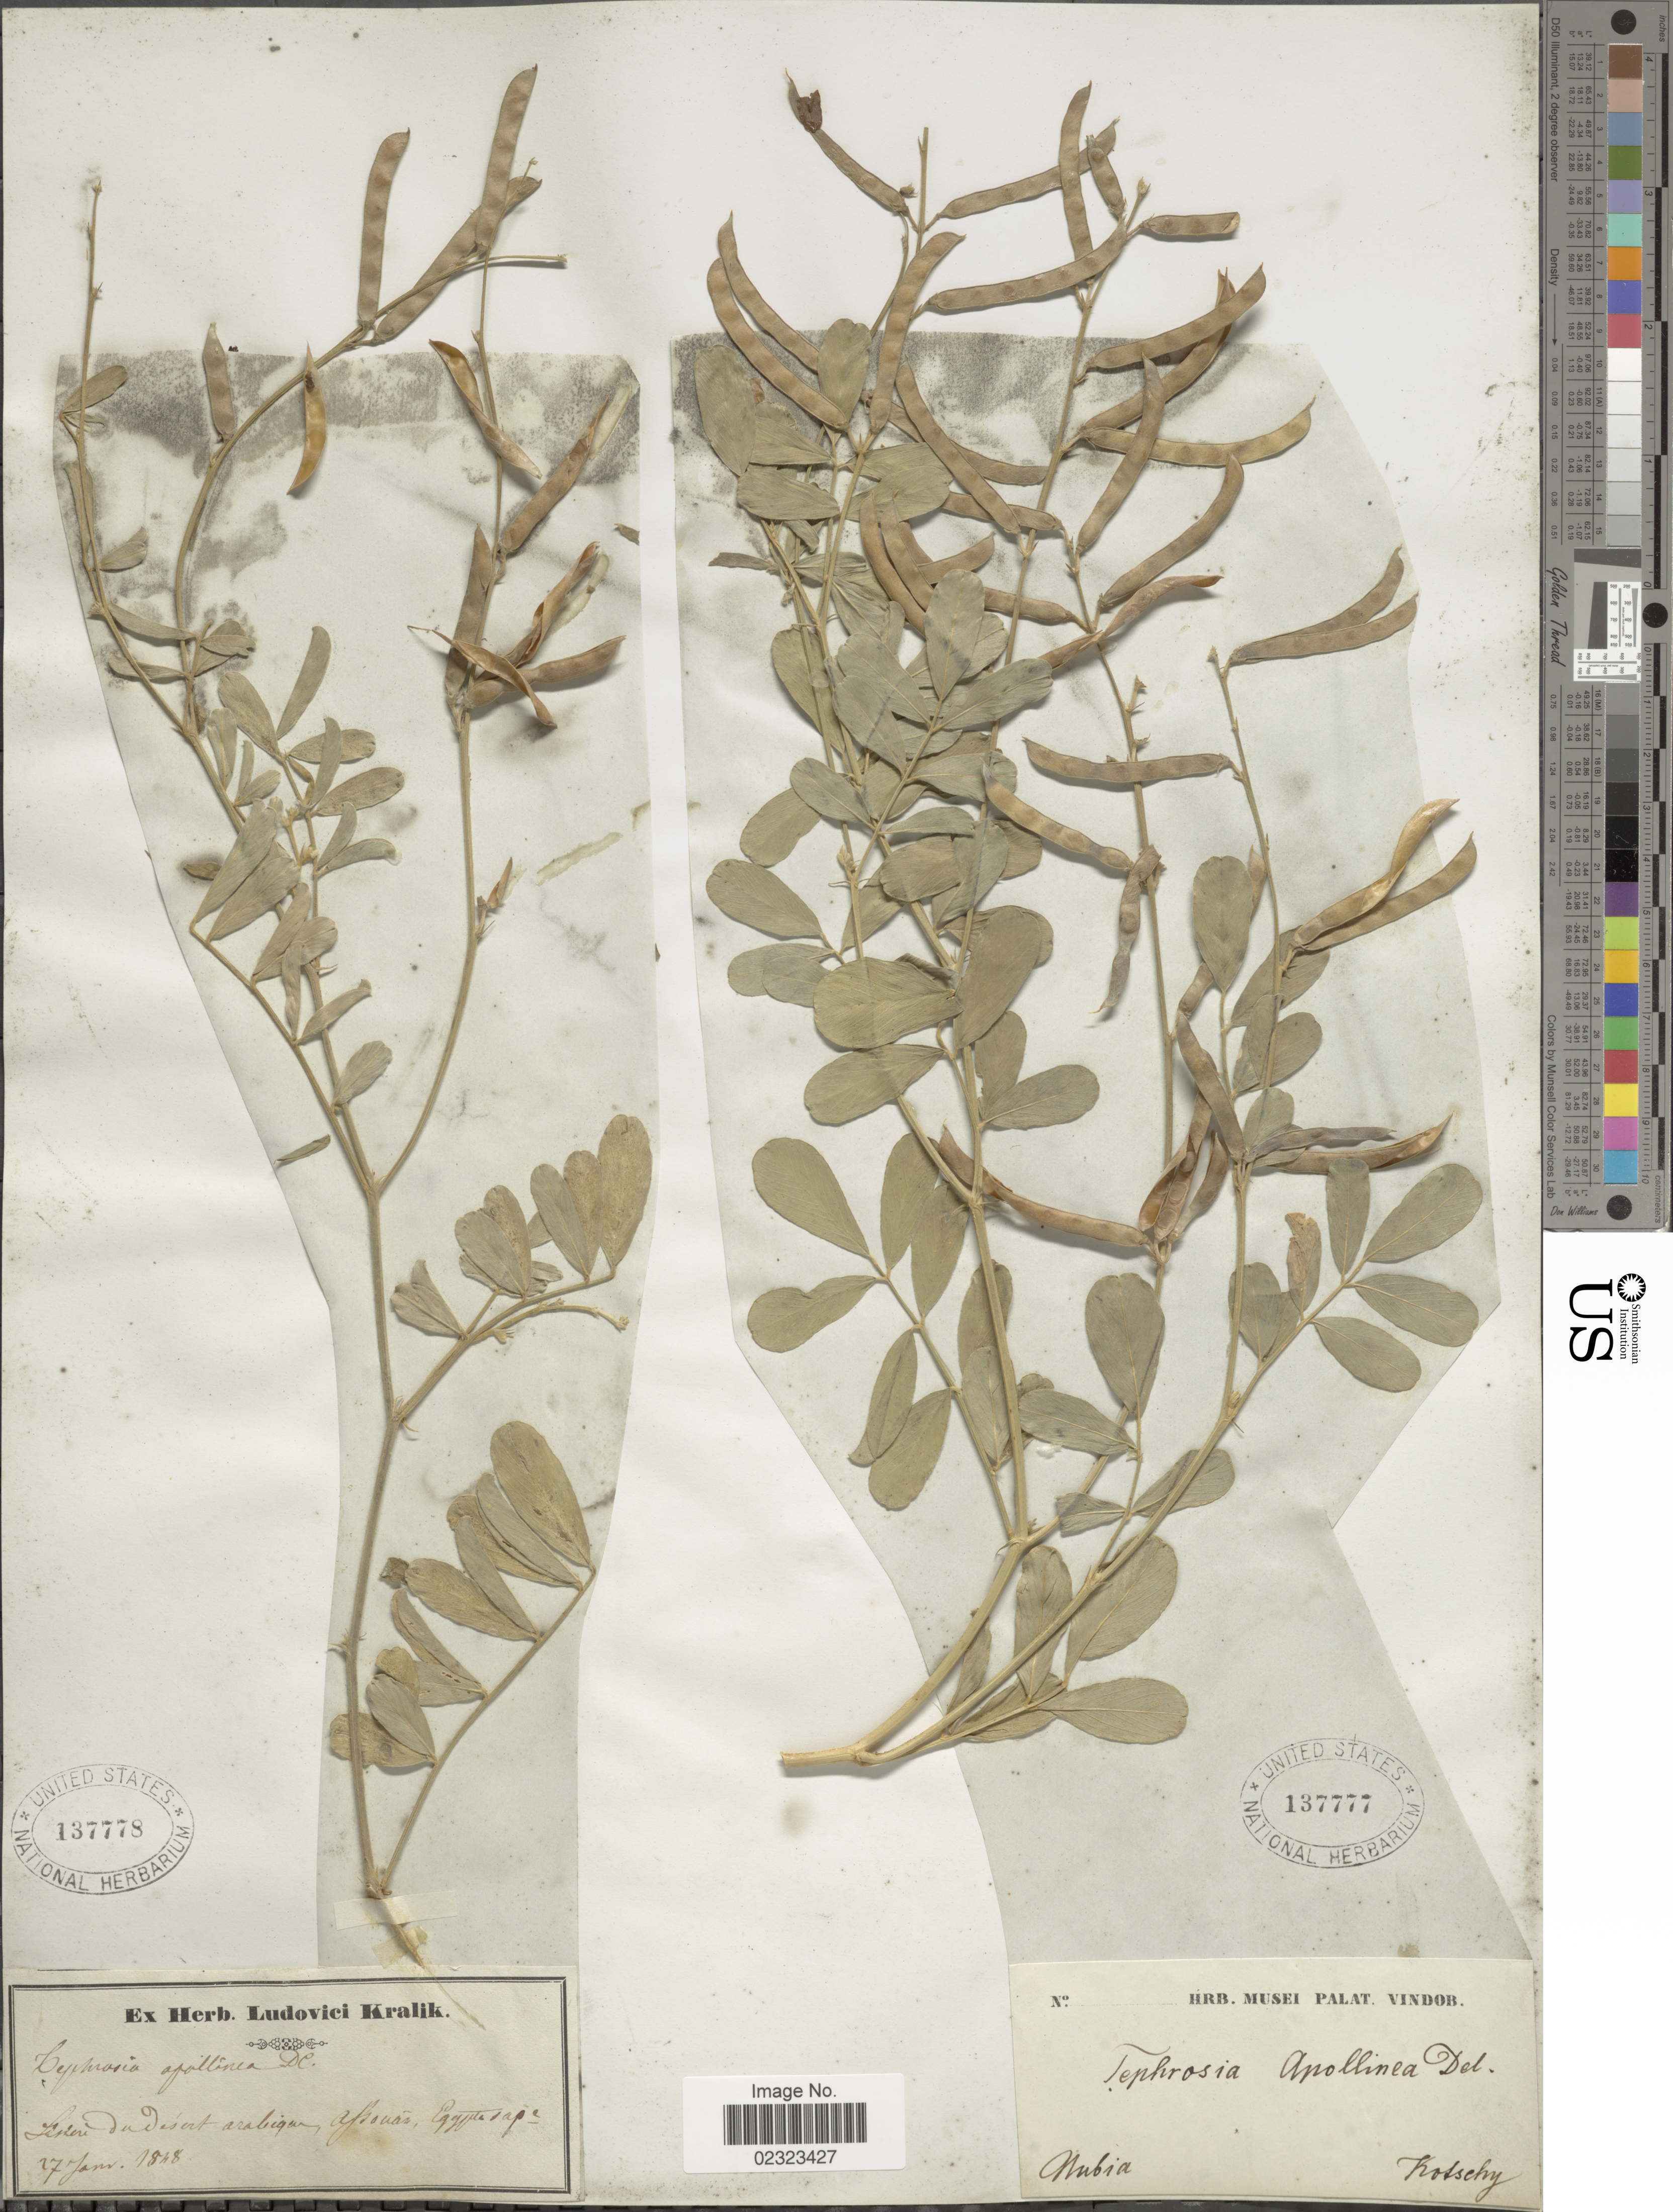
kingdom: Plantae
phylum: Tracheophyta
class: Magnoliopsida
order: Fabales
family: Fabaceae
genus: Tephrosia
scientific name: Tephrosia apollinea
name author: (Delile) DC.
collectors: ex herb. L. Kralik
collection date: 1848-01-27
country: Egypt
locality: Lisiere du desert arabique, Assouan, Egypt supe.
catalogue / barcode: US 137778